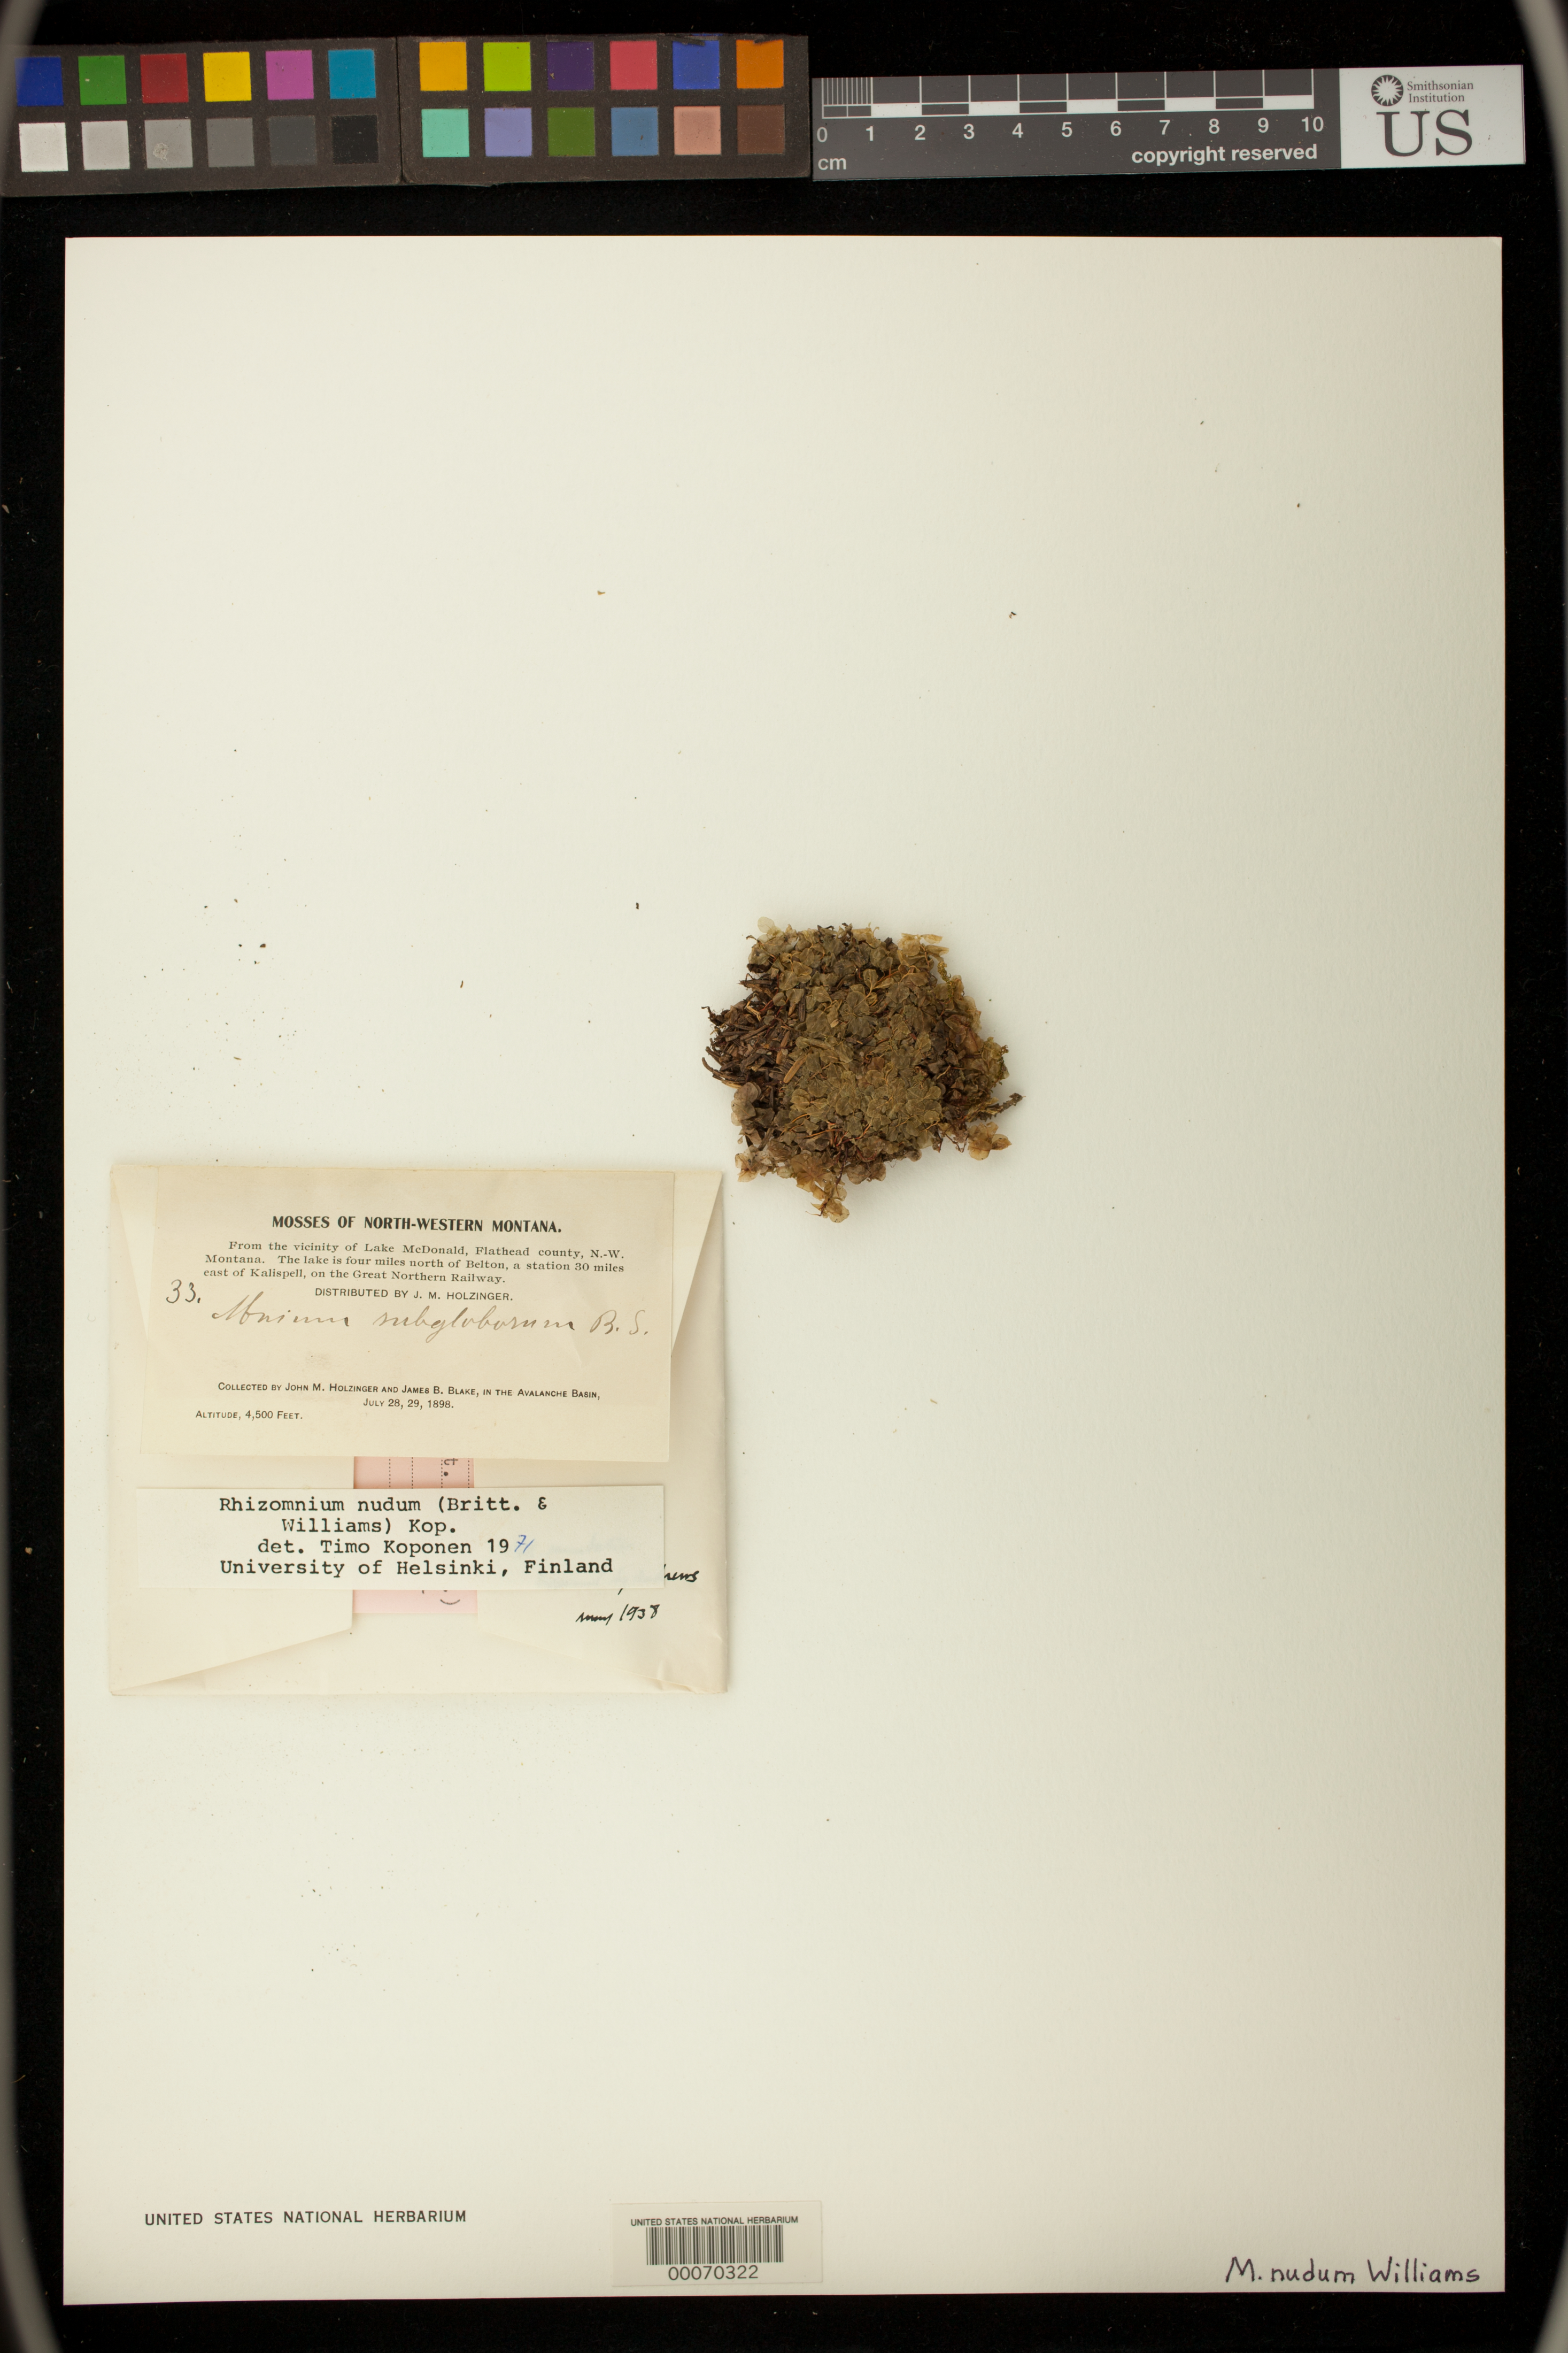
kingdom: Plantae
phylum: Bryophyta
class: Bryopsida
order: Bryales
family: Mniaceae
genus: Mnium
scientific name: Mnium nudum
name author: R.S. Williams in E. Britton & R.S. Williams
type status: Isosyntype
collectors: J. M. Holzinger & J. B. Blake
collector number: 33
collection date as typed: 28 Jul 1898 or 29 Jul 1898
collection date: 1898-07-28 or 1898-07-29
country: United States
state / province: Montana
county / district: Flathead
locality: Vicinity of Lake McDonald, 4 mi N of Belton, Avalanche Basin.